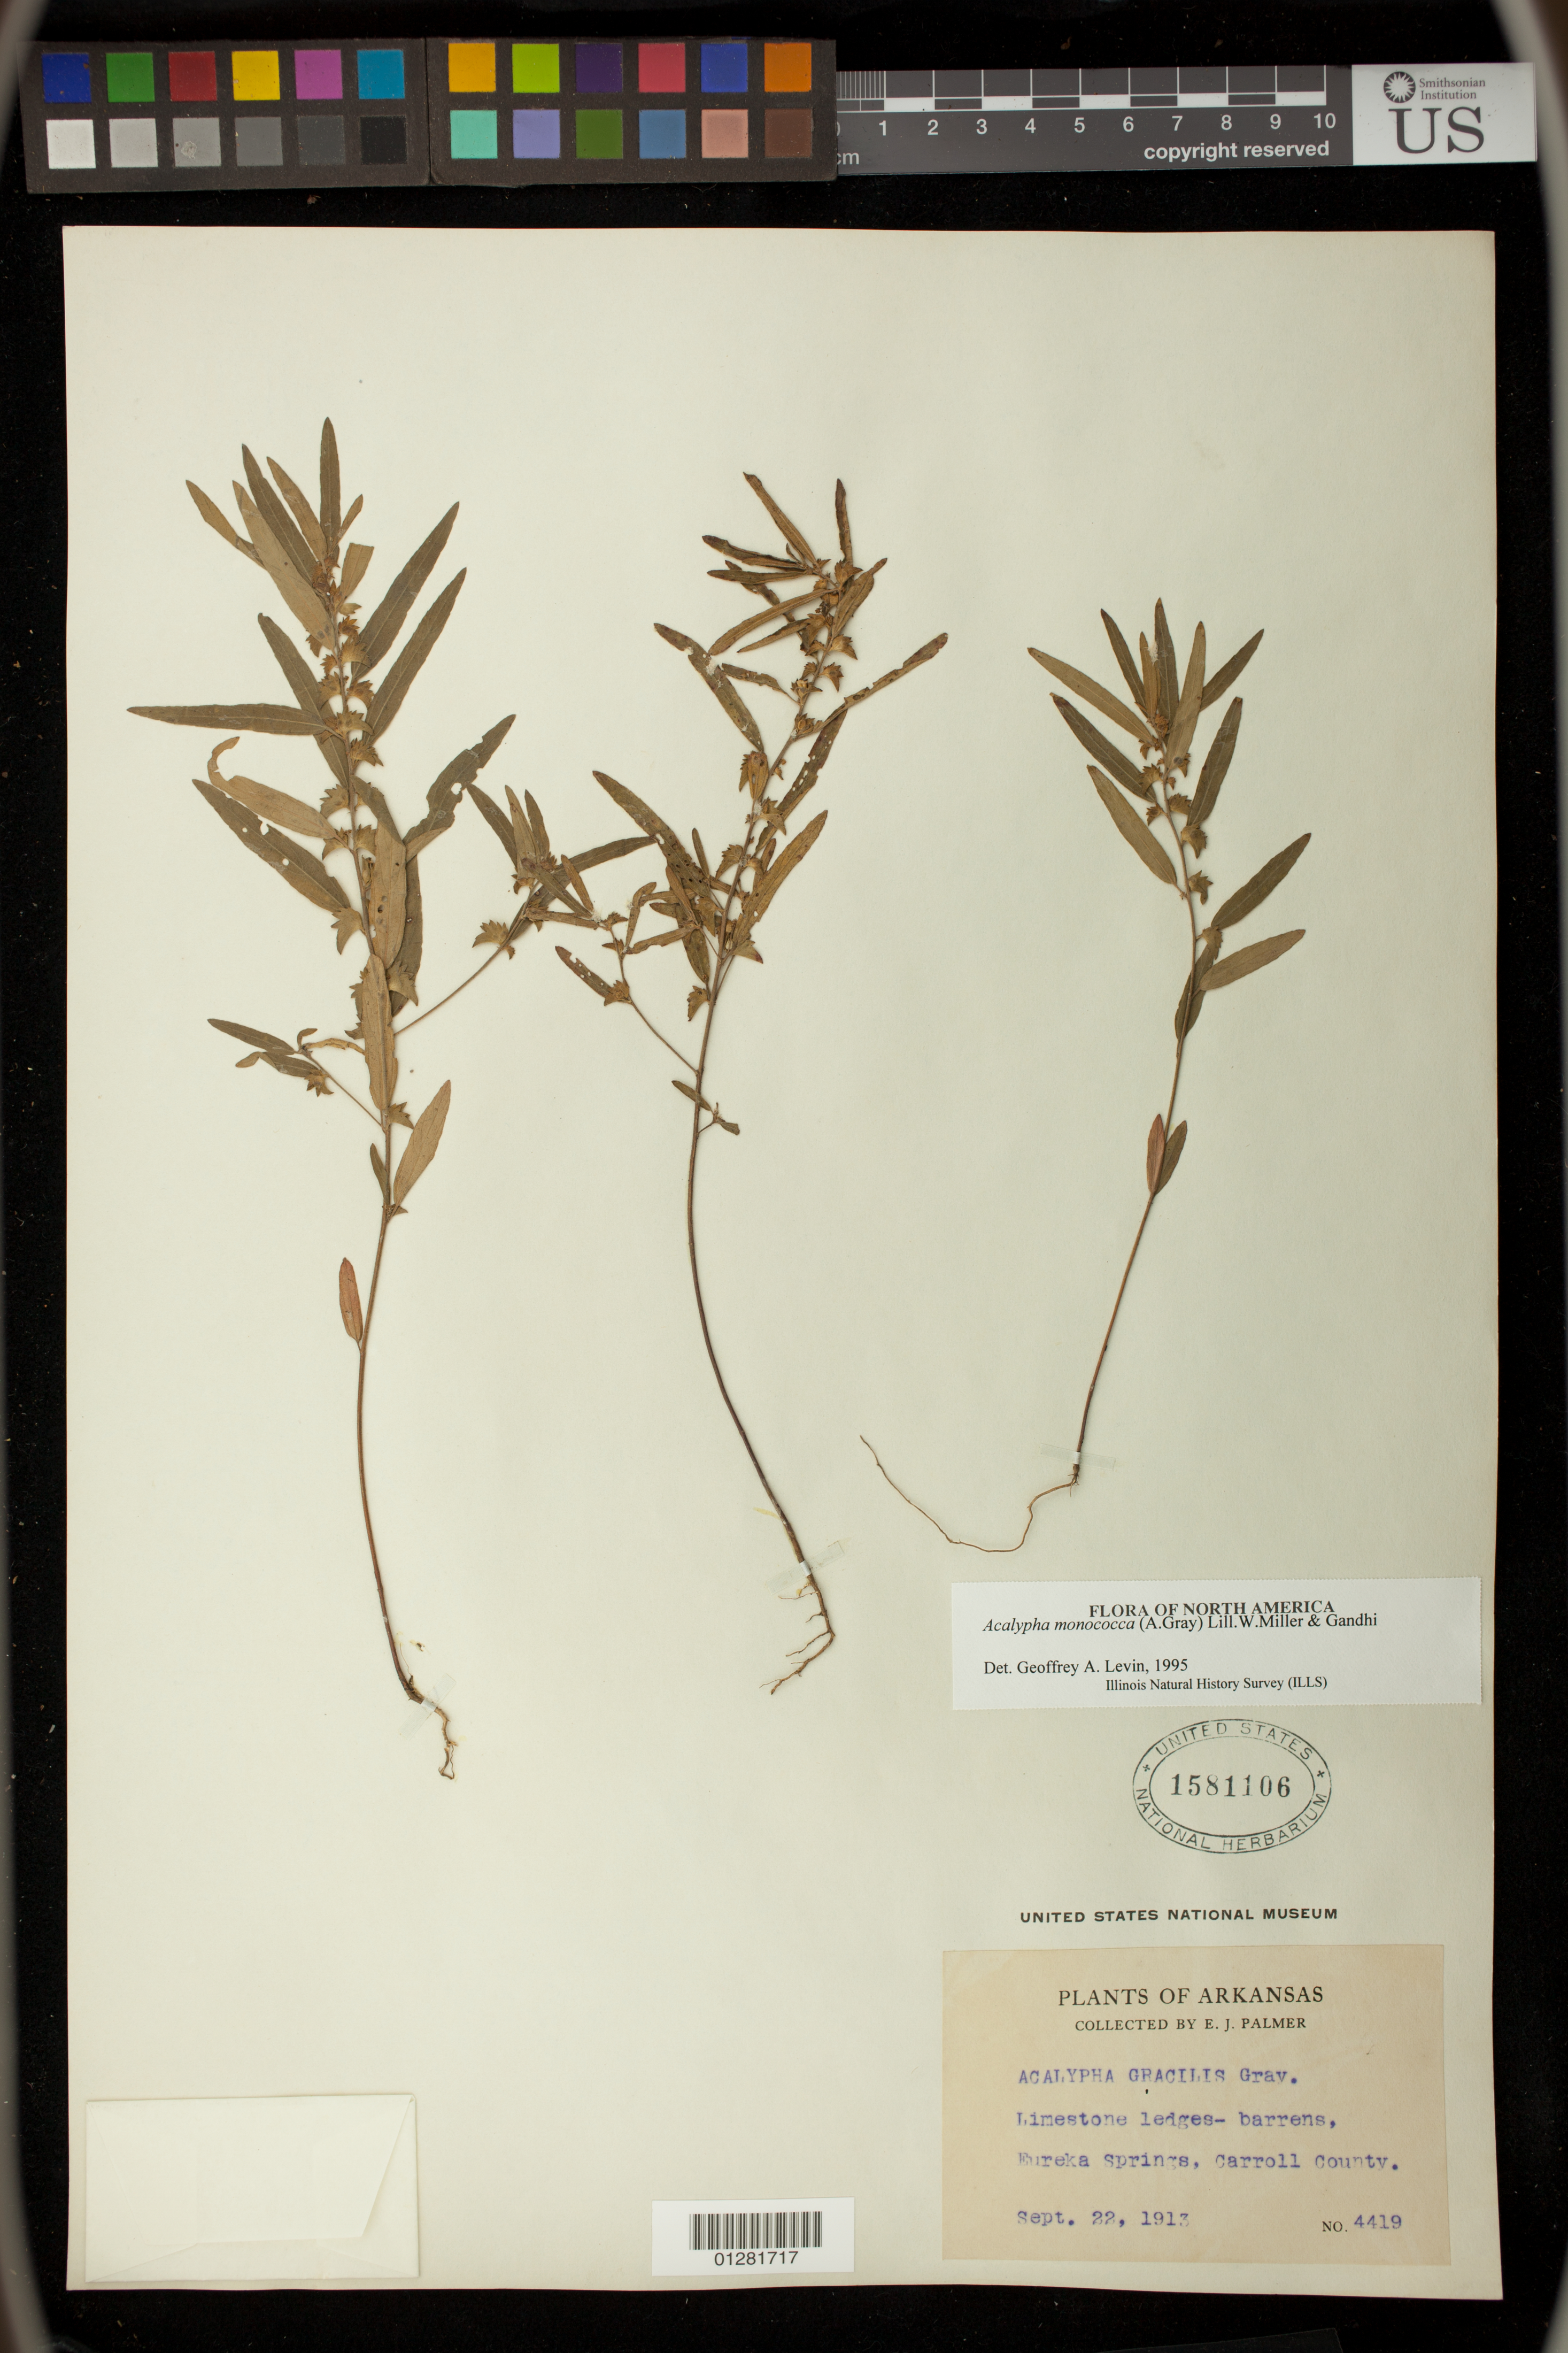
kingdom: Plantae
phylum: Tracheophyta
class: Magnoliopsida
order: Malpighiales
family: Euphorbiaceae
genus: Acalypha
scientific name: Acalypha monococca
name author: (Englem. ex A. Gray) Gandhi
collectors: E. J. Palmer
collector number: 44196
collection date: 1913-09-22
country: United States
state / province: Arkansas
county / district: Carroll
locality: Eureka Springs.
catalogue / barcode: US 1581106